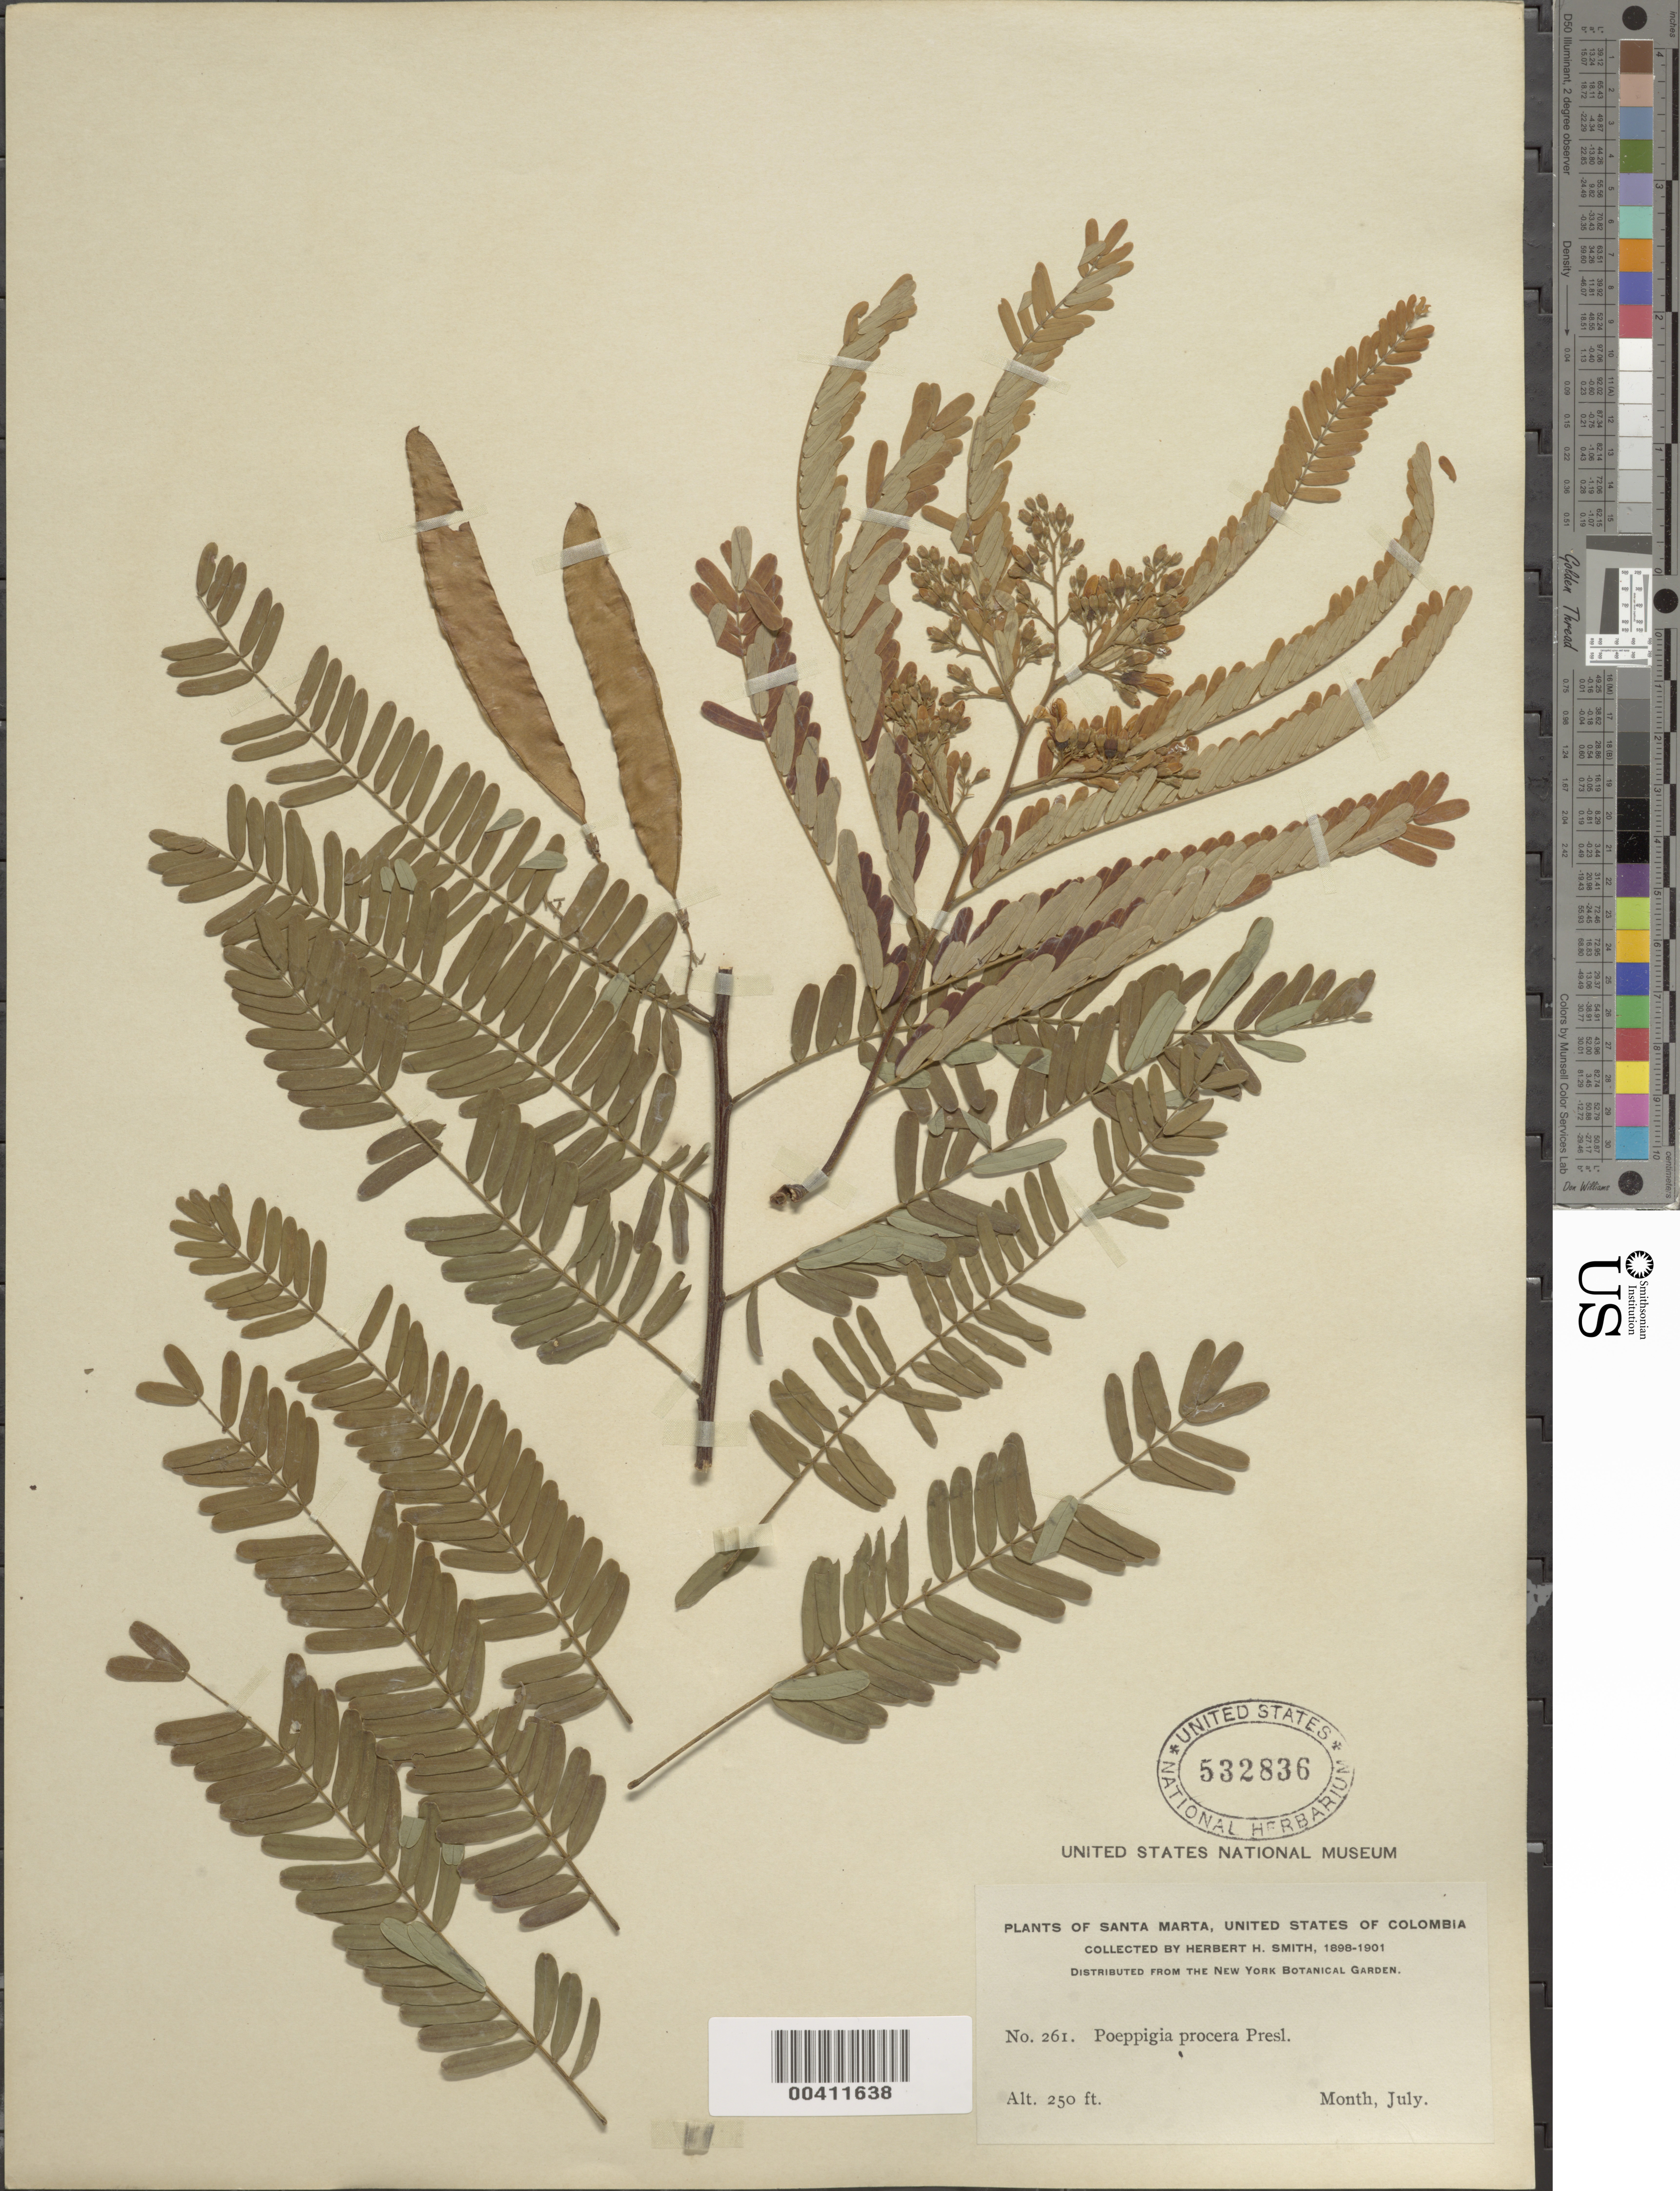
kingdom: Plantae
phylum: Tracheophyta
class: Magnoliopsida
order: Fabales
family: Fabaceae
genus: Poeppigia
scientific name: Poeppigia procera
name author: C. Presl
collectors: Herbert H. Smith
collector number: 261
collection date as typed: Jul 1898 to -- Jul 1901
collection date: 1898-07/1901-07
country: Colombia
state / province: Magdalena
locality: Santa Marta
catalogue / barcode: US 532836